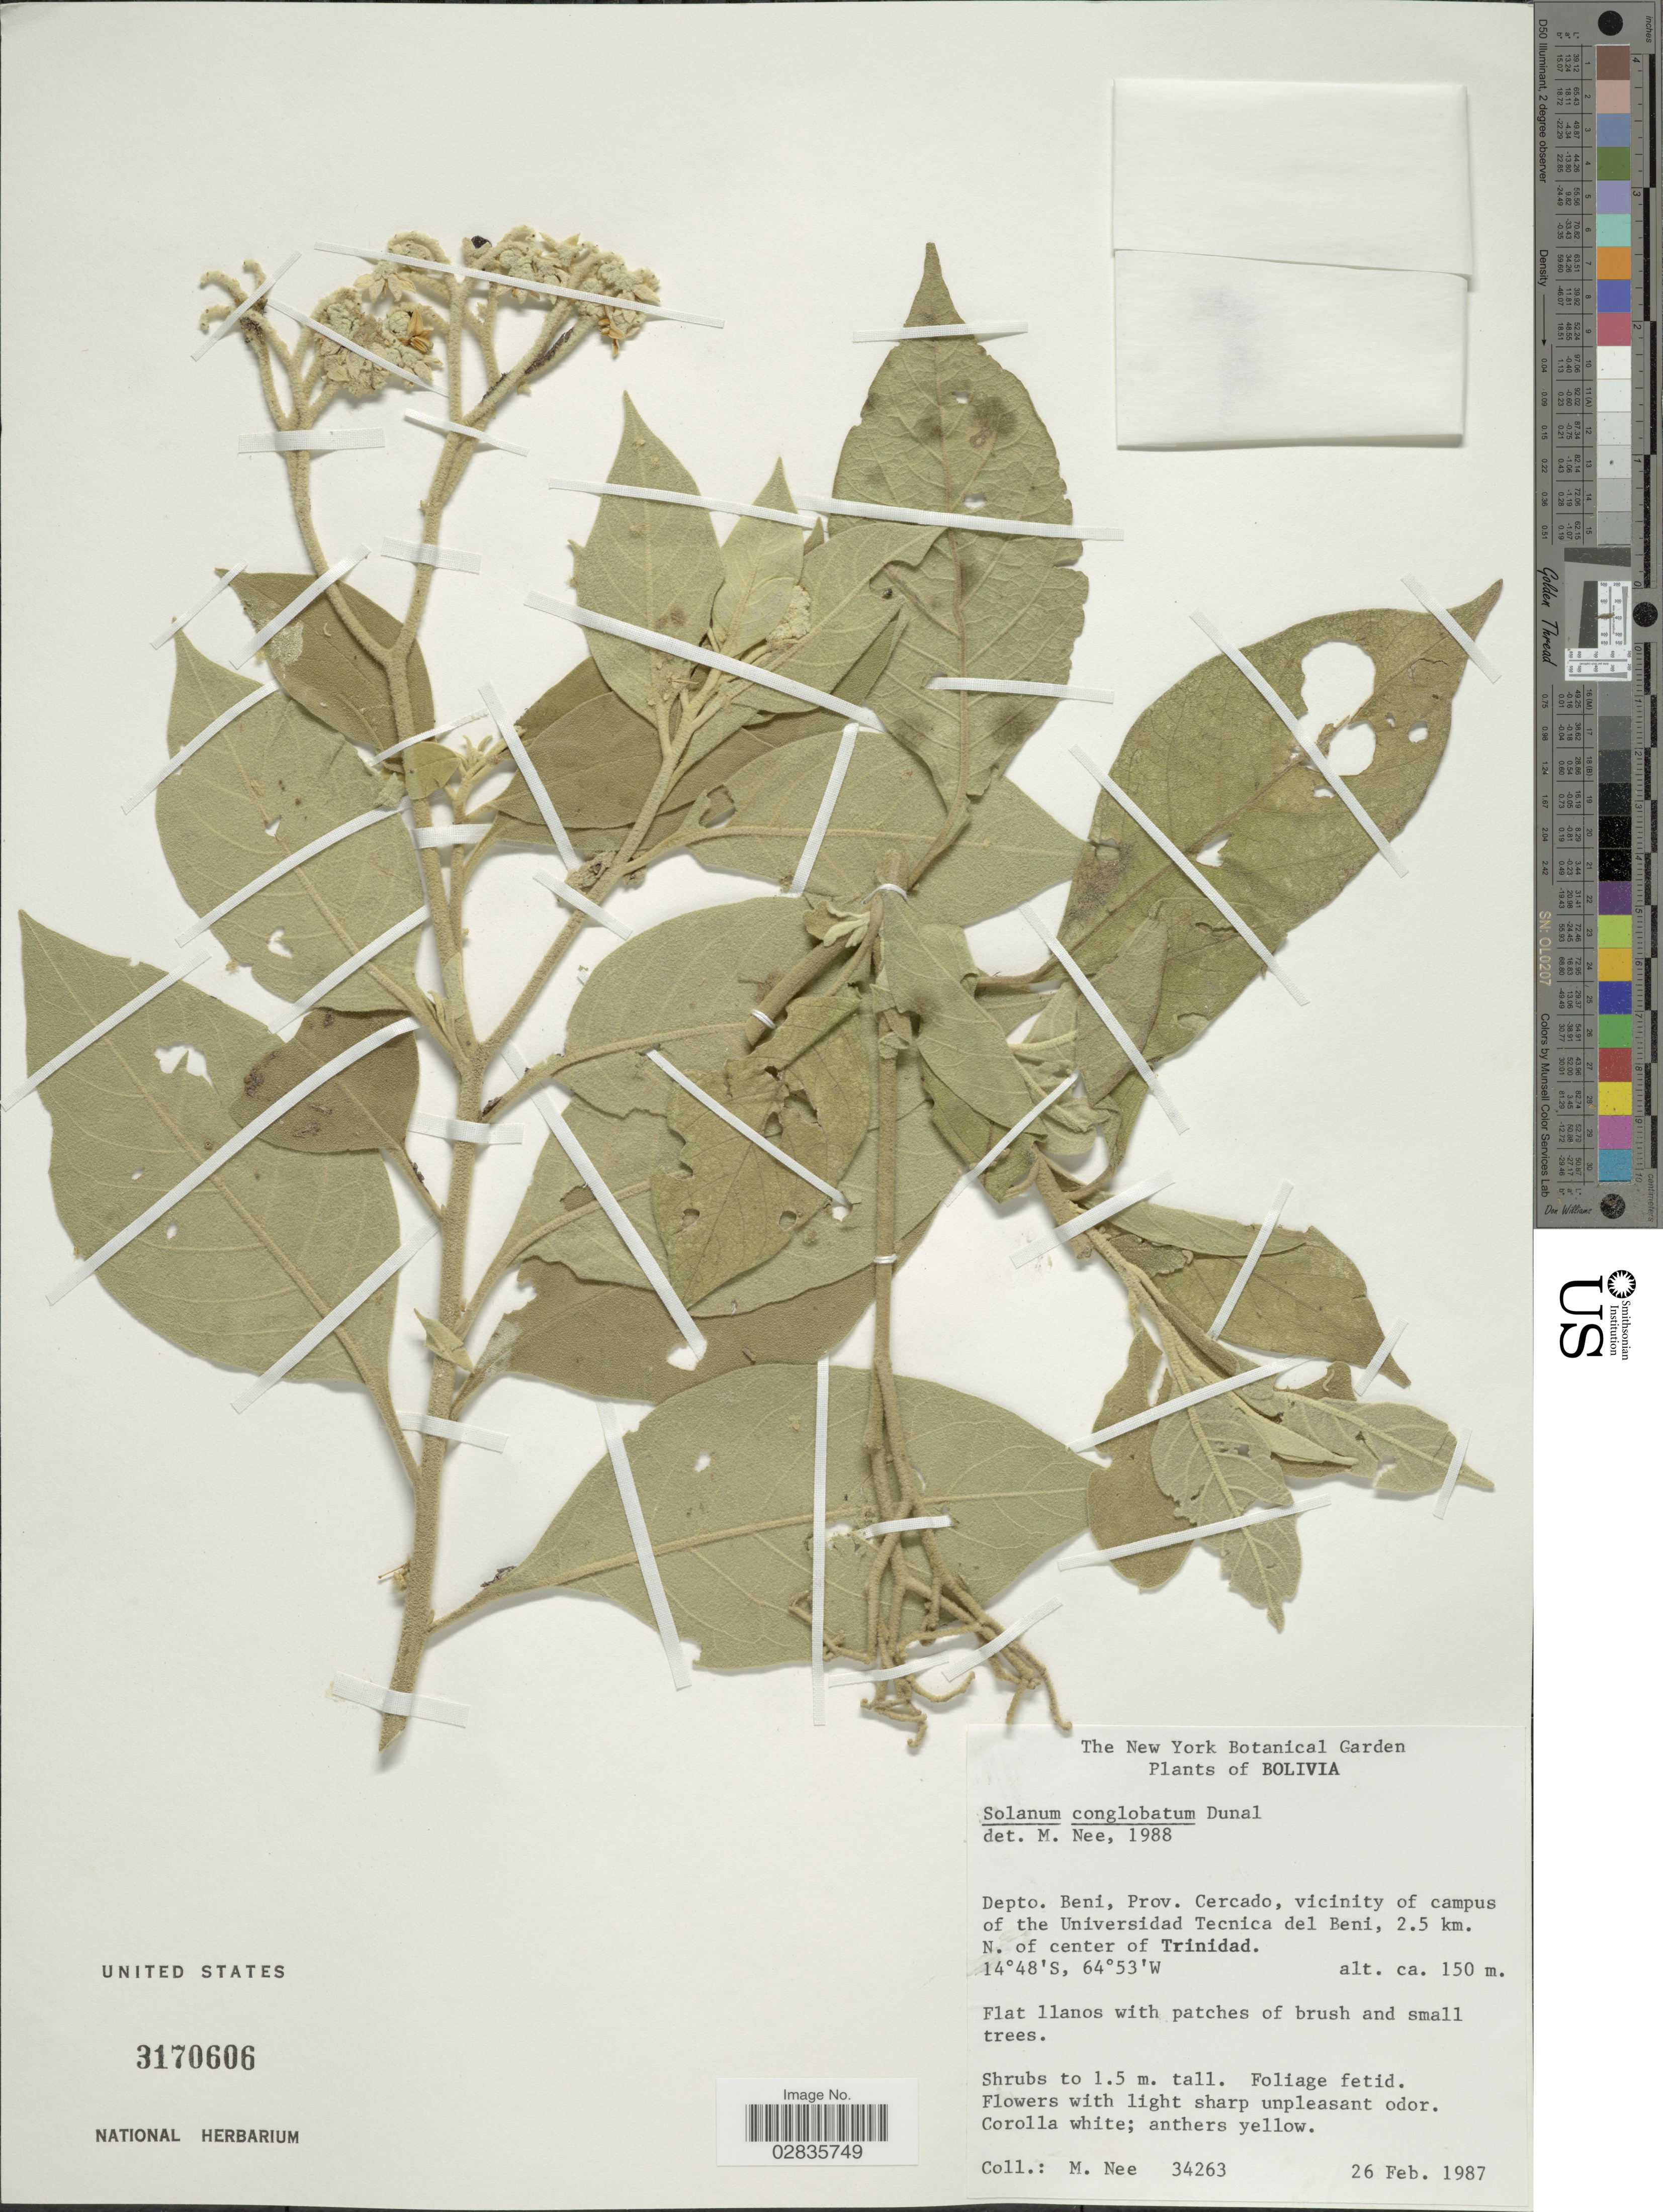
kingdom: Plantae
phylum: Tracheophyta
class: Magnoliopsida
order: Solanales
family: Solanaceae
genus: Solanum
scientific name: Solanum conglobatum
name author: Dunal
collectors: M. Nee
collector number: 34263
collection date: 1987-02-26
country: Bolivia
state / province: Beni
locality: Depto. Beni, Prov. Cercado, vicinity of campus of the Universidad Tecnica del Beni, 2.5 km. N. of center of Trinidad.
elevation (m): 150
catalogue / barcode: US 3170606